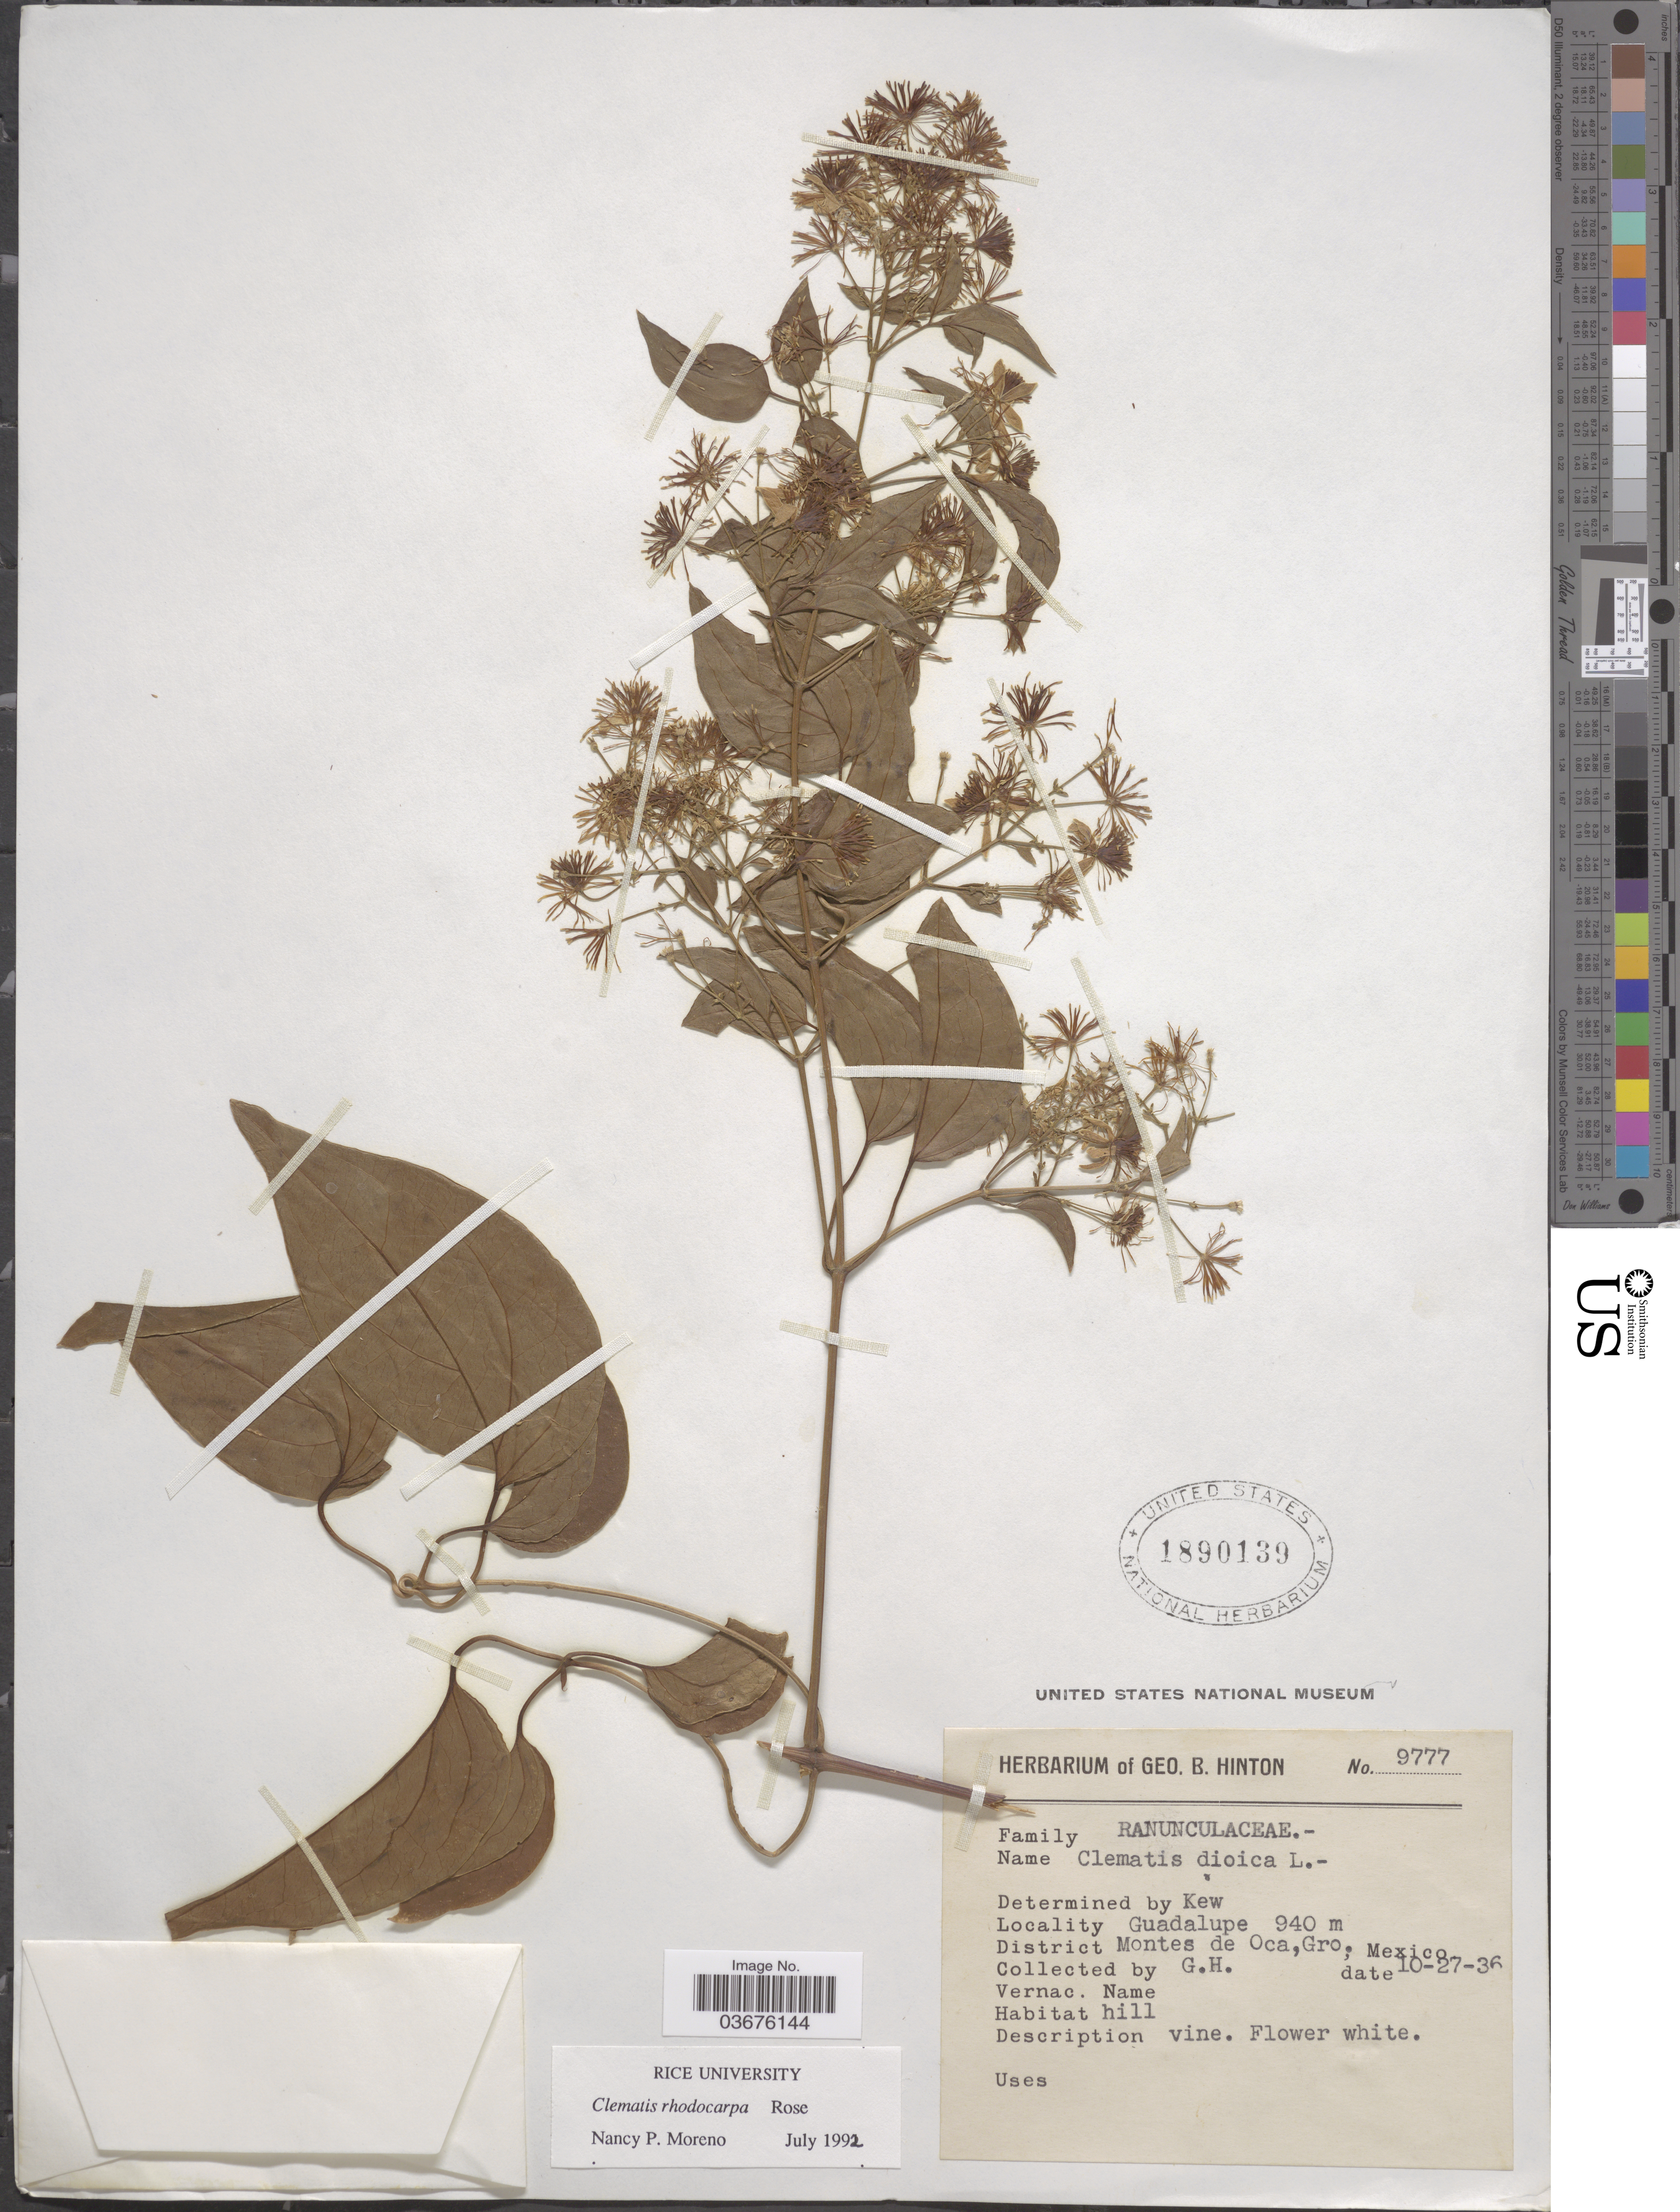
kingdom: Plantae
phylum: Tracheophyta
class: Magnoliopsida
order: Ranunculales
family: Ranunculaceae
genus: Clematis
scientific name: Clematis rhodocarpa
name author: Rose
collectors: G. B. Hinton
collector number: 9777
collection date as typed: Transcribed d/m/y: 27/10/36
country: Mexico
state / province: Guerrero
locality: Guadalupe. District Montes de Oca.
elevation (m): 940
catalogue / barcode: US 1890139